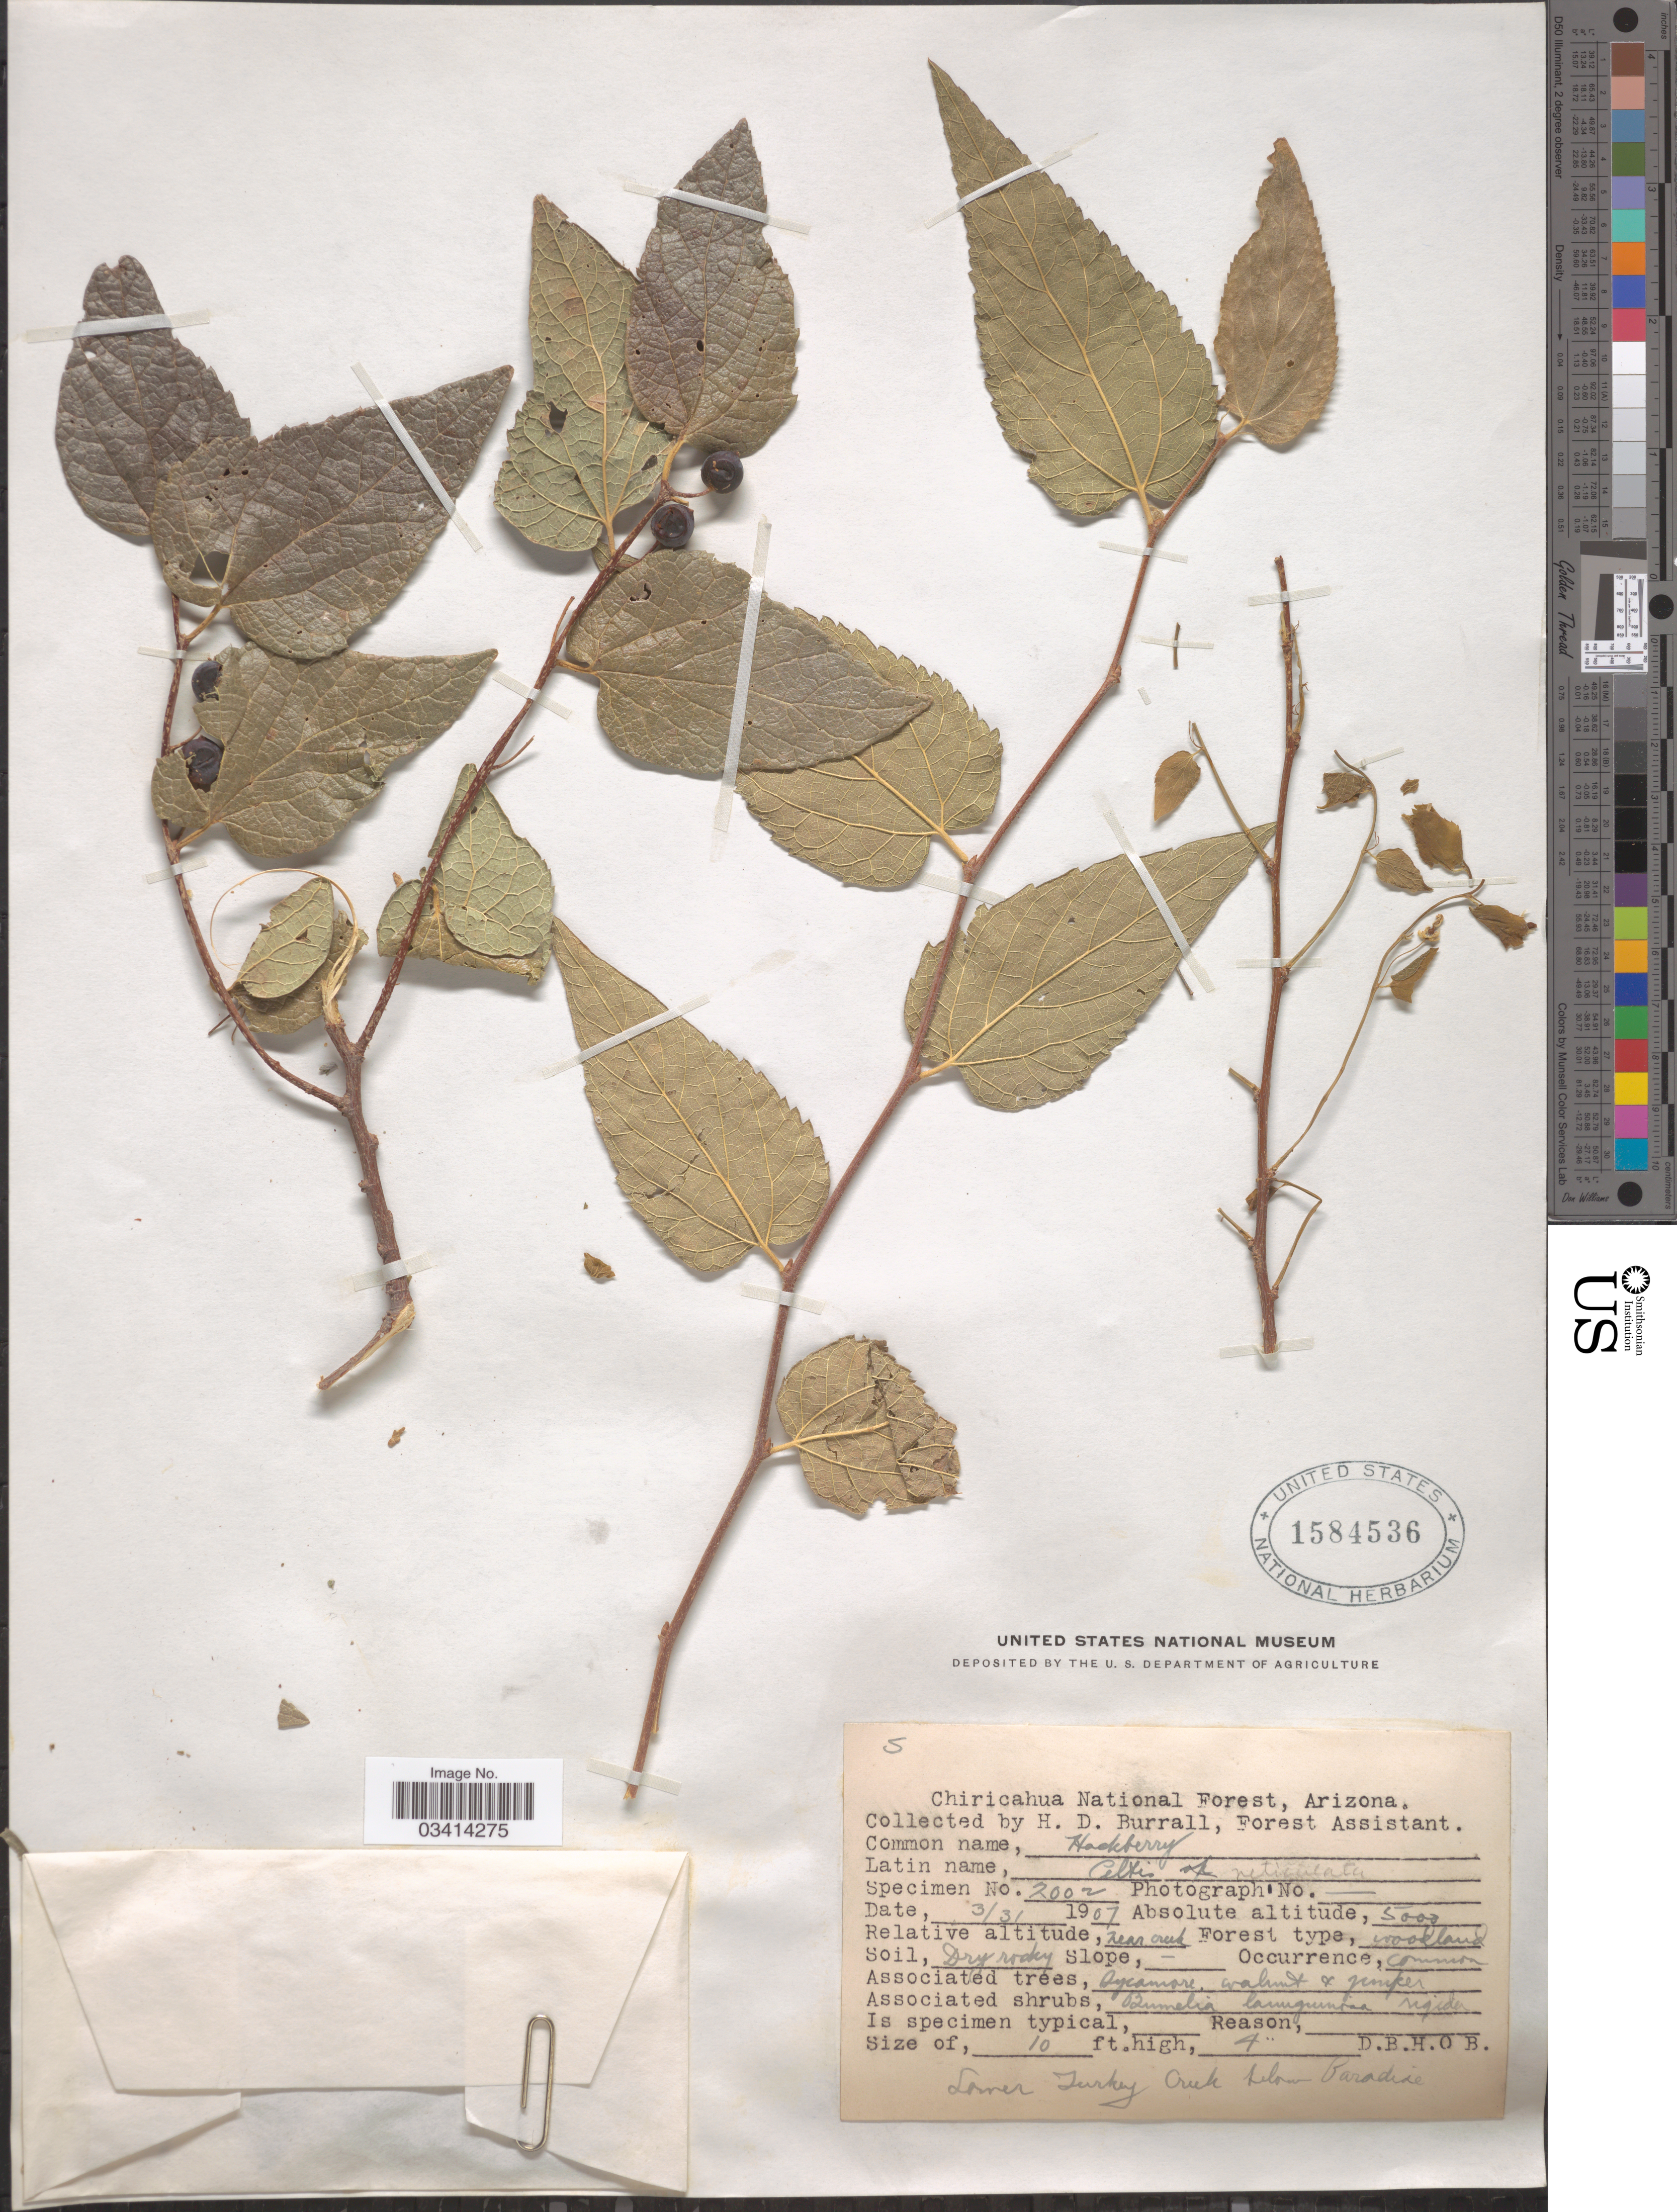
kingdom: Plantae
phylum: Tracheophyta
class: Magnoliopsida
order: Rosales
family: Cannabaceae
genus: Celtis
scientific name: Celtis reticulata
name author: Torr.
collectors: H. Burrall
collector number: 2002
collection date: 1907-03-31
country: United States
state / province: Arizona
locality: Chiricahua National Forest.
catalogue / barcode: US 1584536